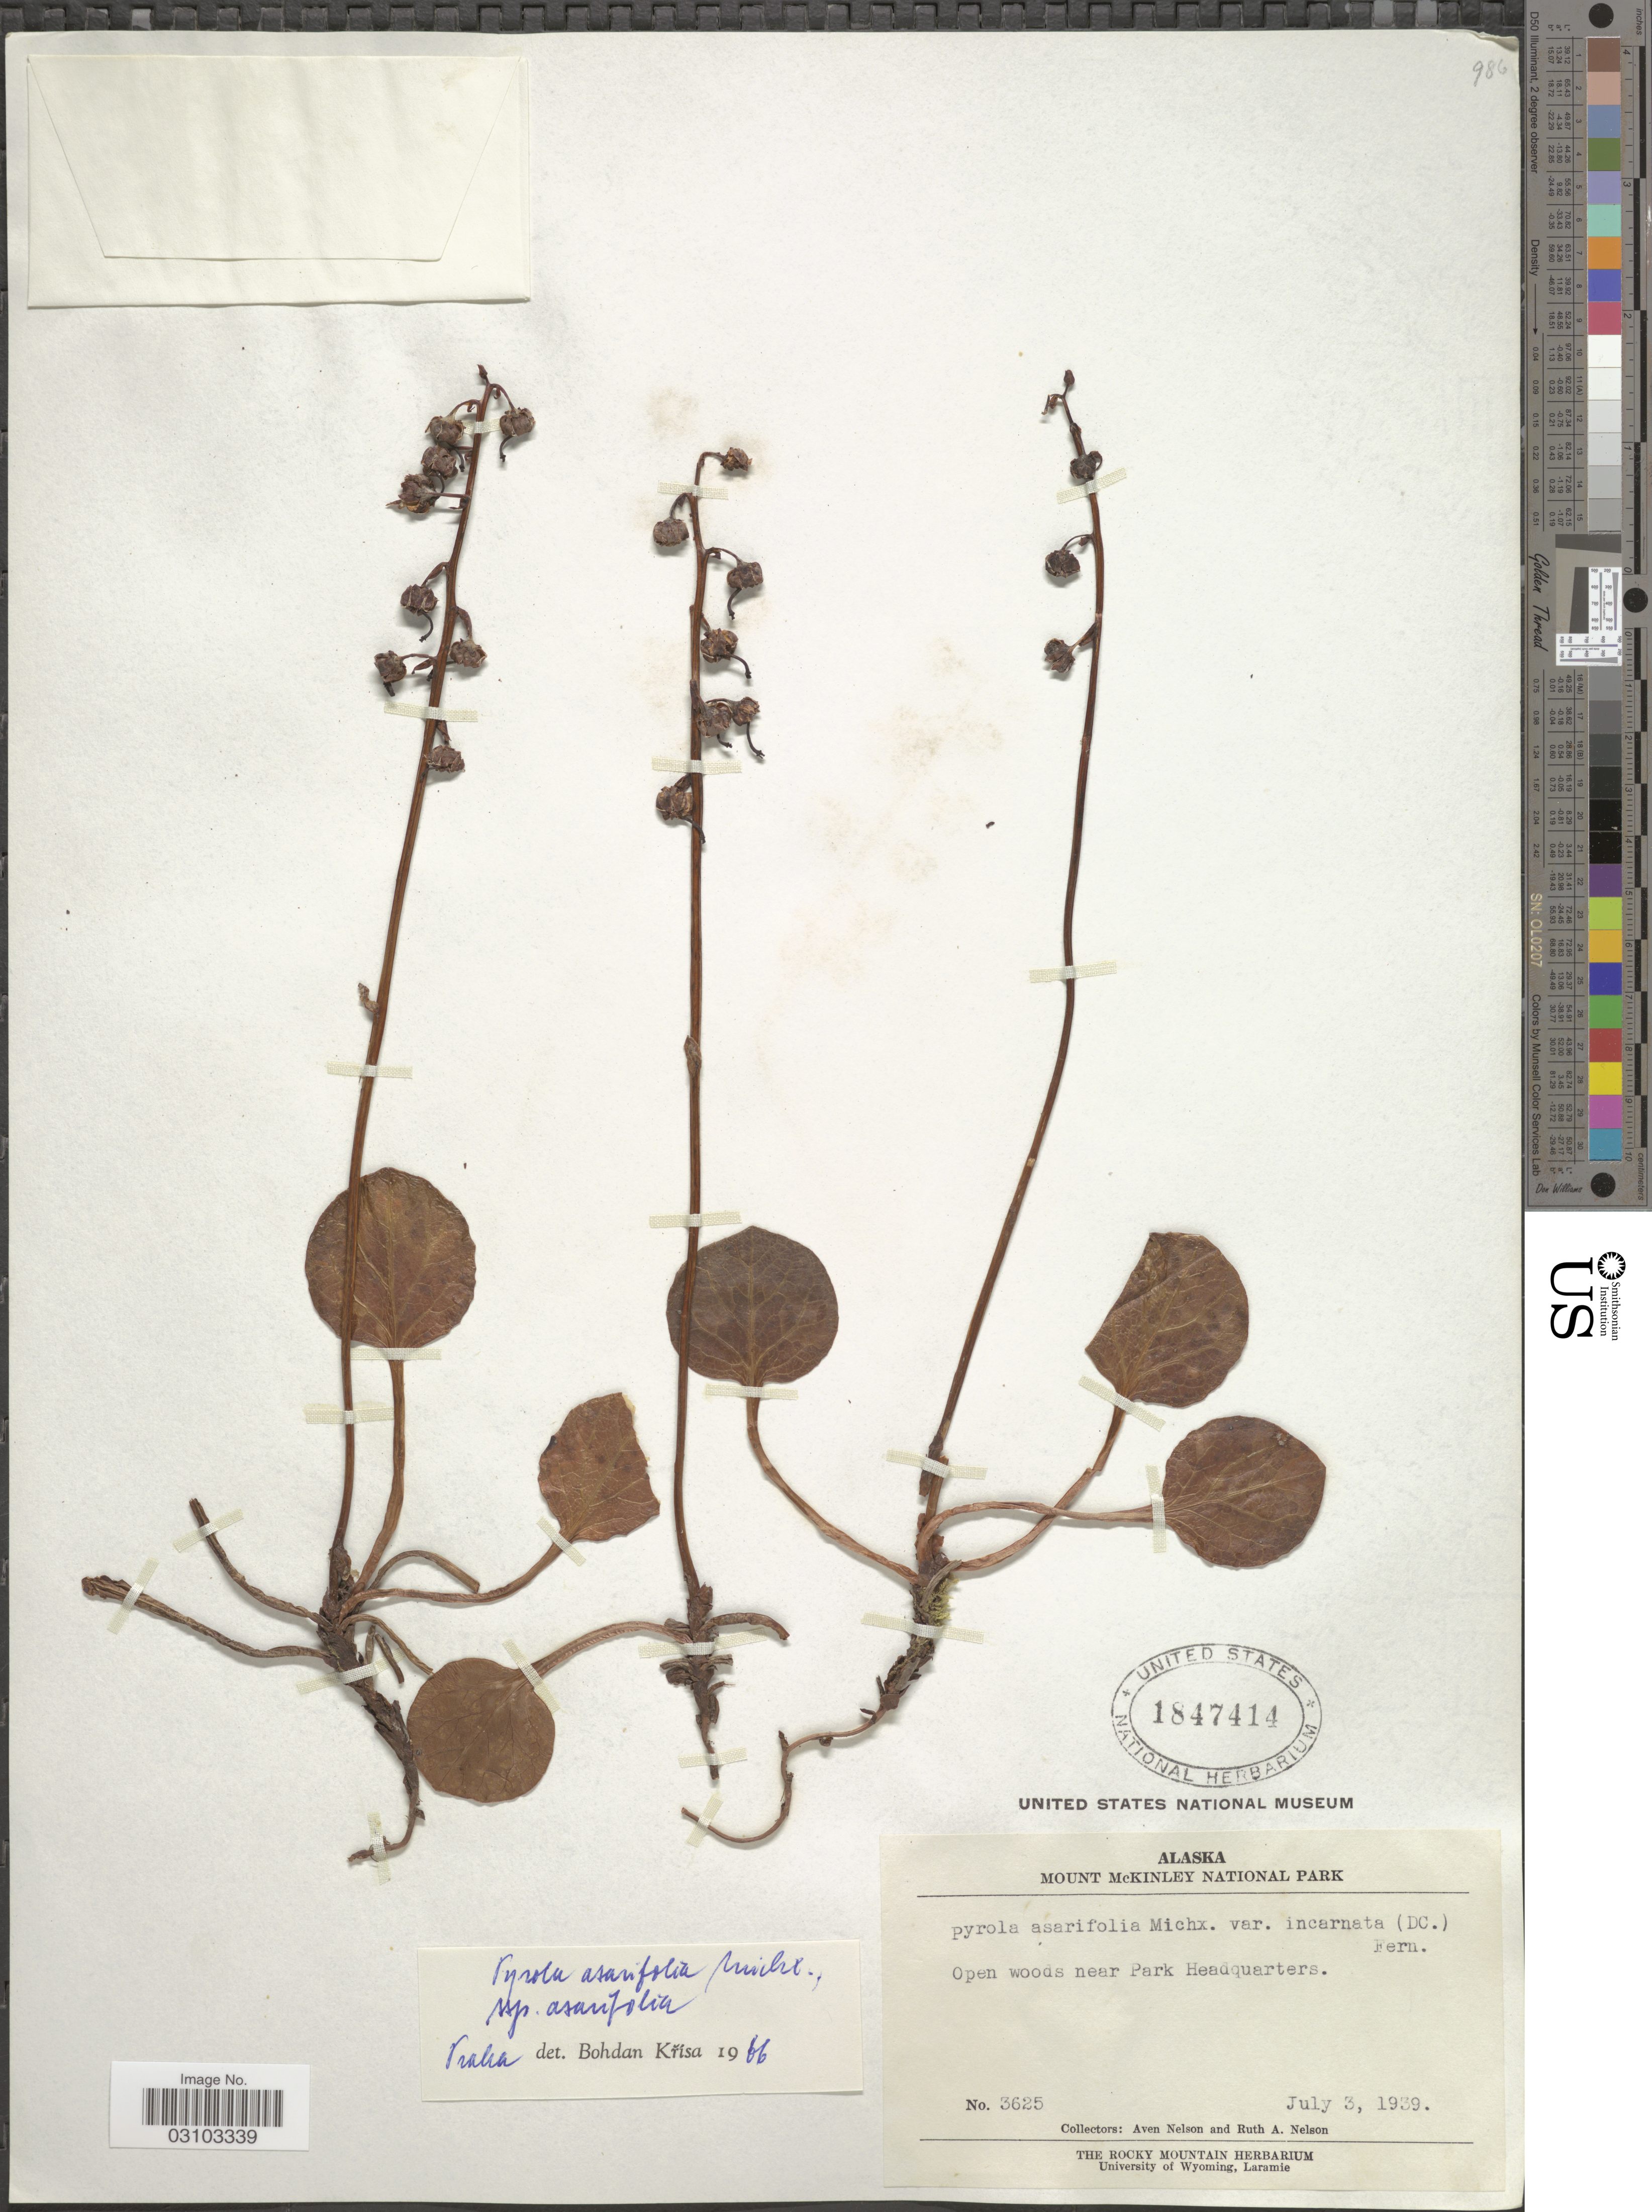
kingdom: Plantae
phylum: Tracheophyta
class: Magnoliopsida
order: Ericales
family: Ericaceae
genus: Pyrola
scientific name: Pyrola asarifolia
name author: Michx.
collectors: A. Nelson & R. A. Nelson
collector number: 3625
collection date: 1939-07-03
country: United States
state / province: Alaska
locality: Mount McKinley National Park, Open woods near Park Headquarters.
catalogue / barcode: US 1847414